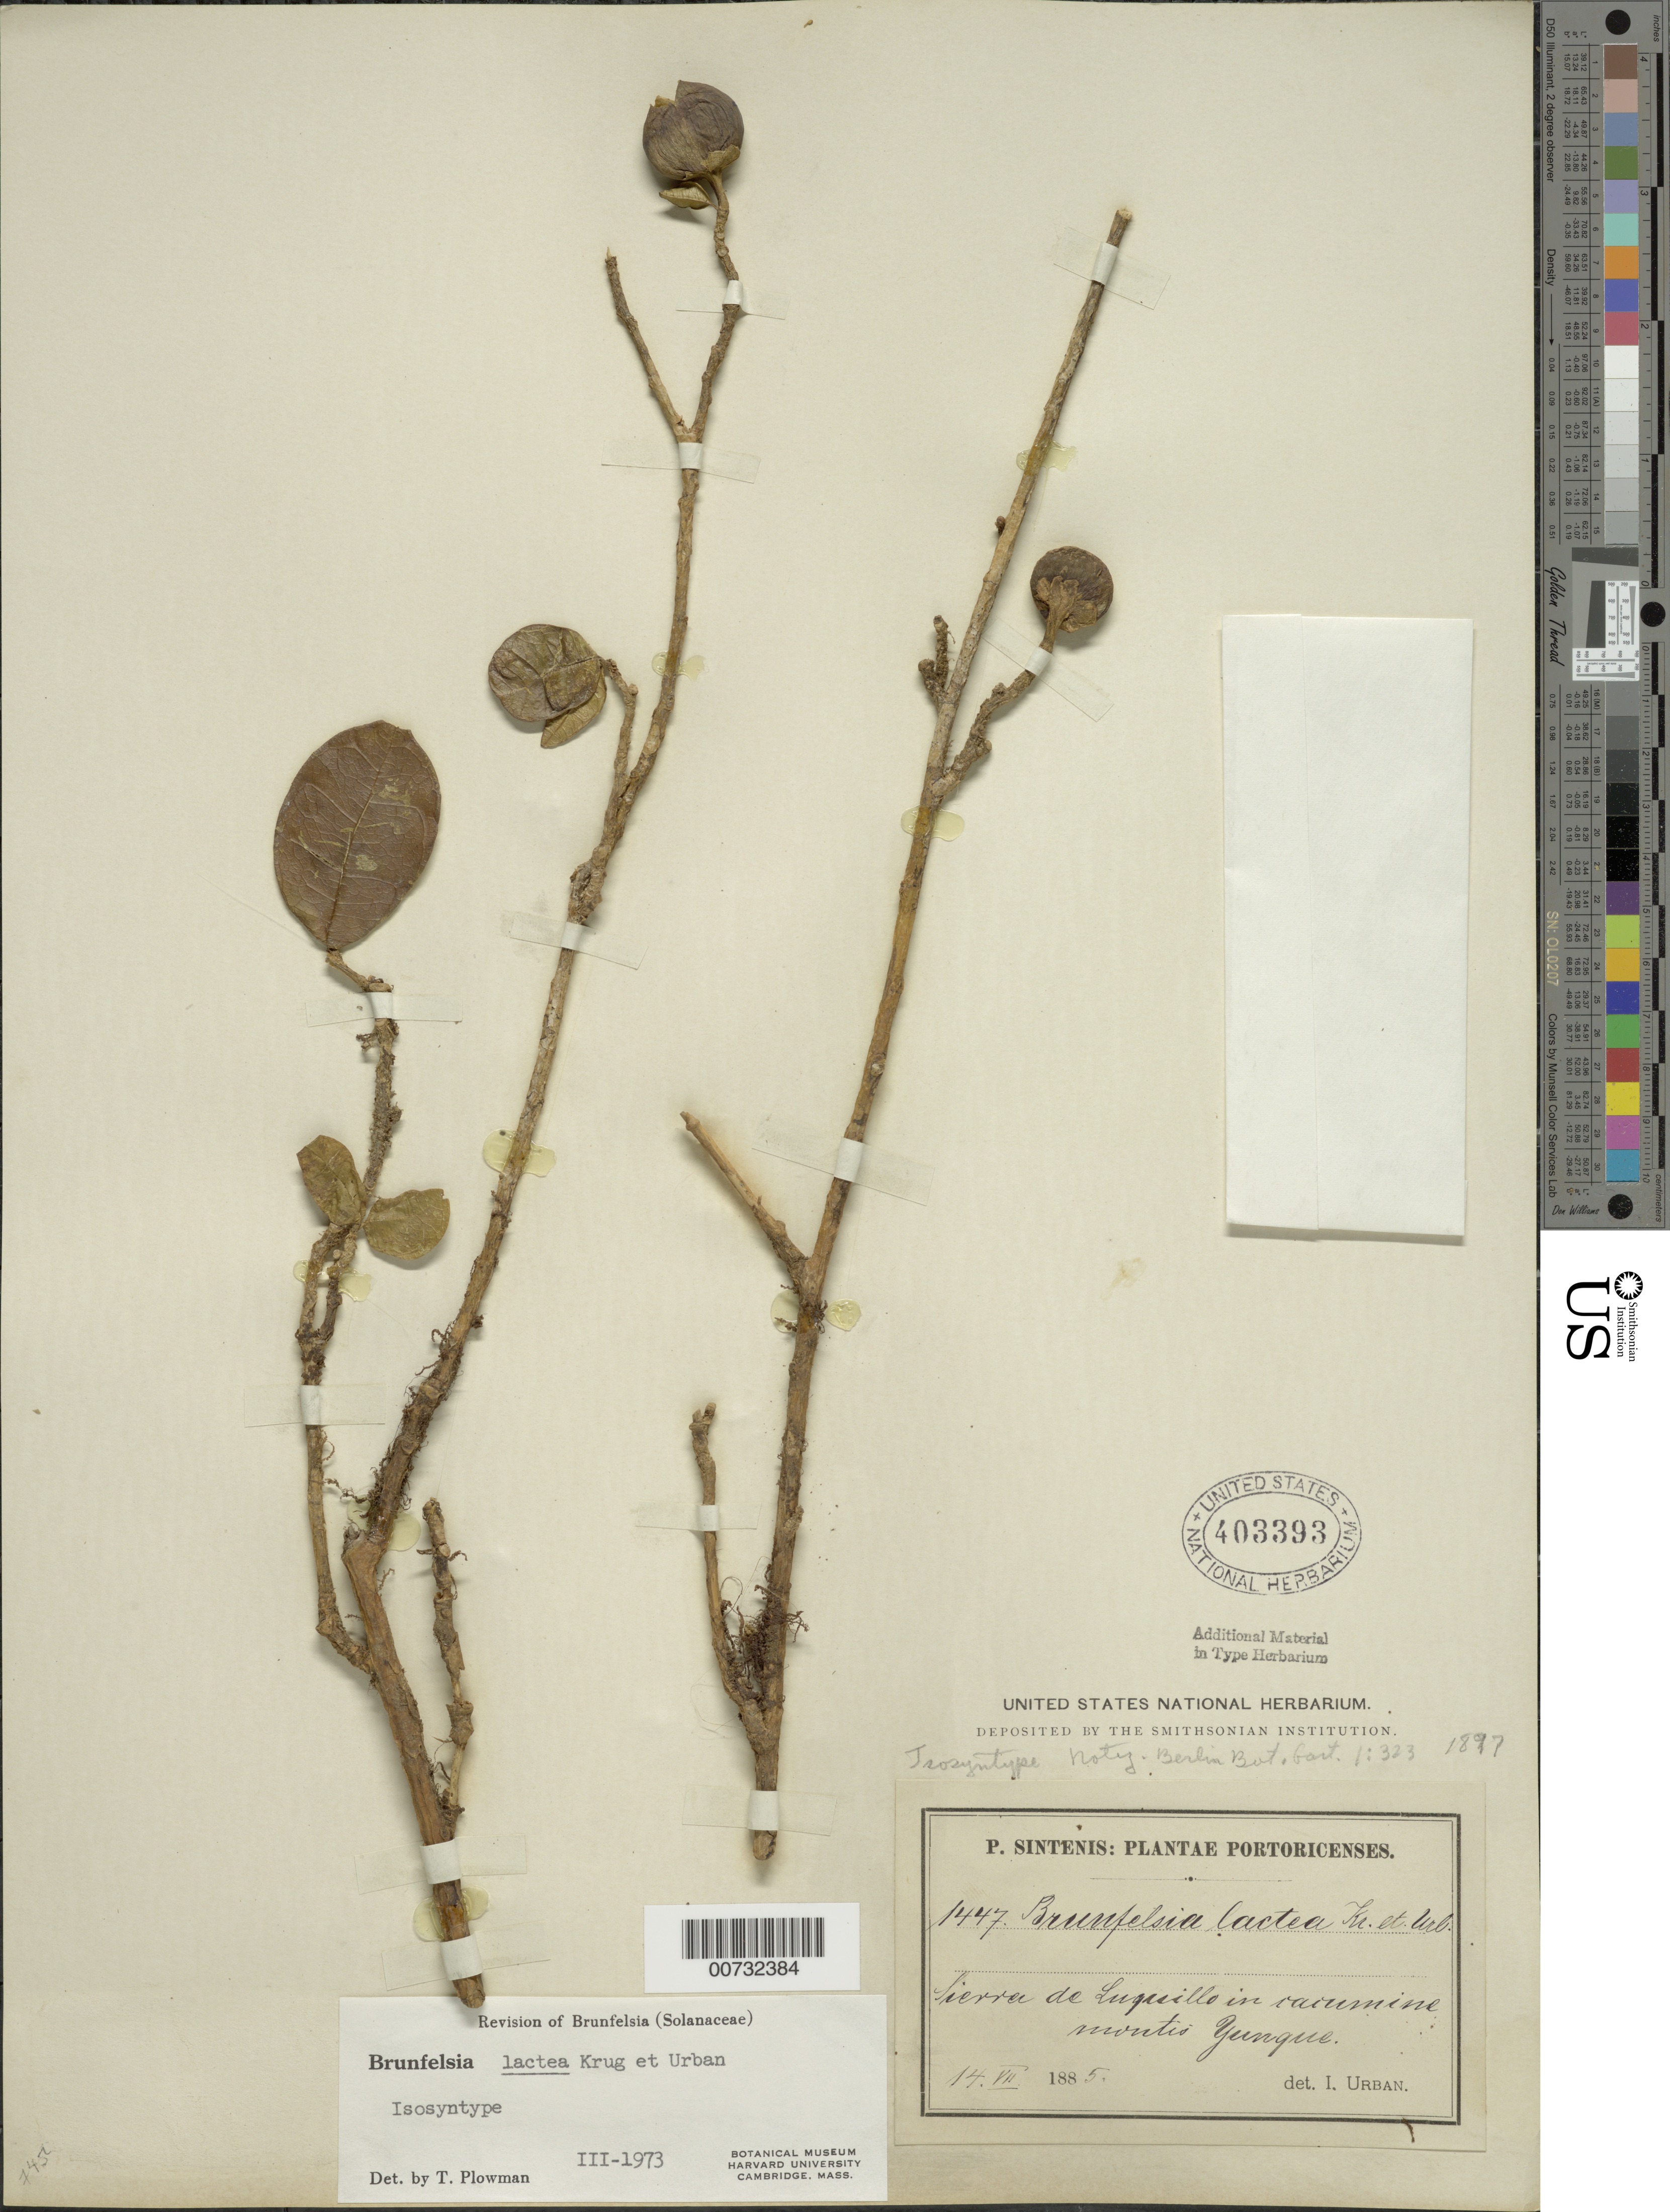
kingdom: Plantae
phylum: Tracheophyta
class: Magnoliopsida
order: Solanales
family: Solanaceae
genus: Brunfelsia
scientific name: Brunfelsia lactea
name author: Krug & Urb.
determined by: Plowman, Timothy C.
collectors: P. Sintenis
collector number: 1447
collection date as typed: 14 Jul 1885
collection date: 1885-07-14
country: Puerto Rico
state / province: Luquillo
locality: Sierra de Luquillo, El Yunque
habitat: Creek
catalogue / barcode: US 403393